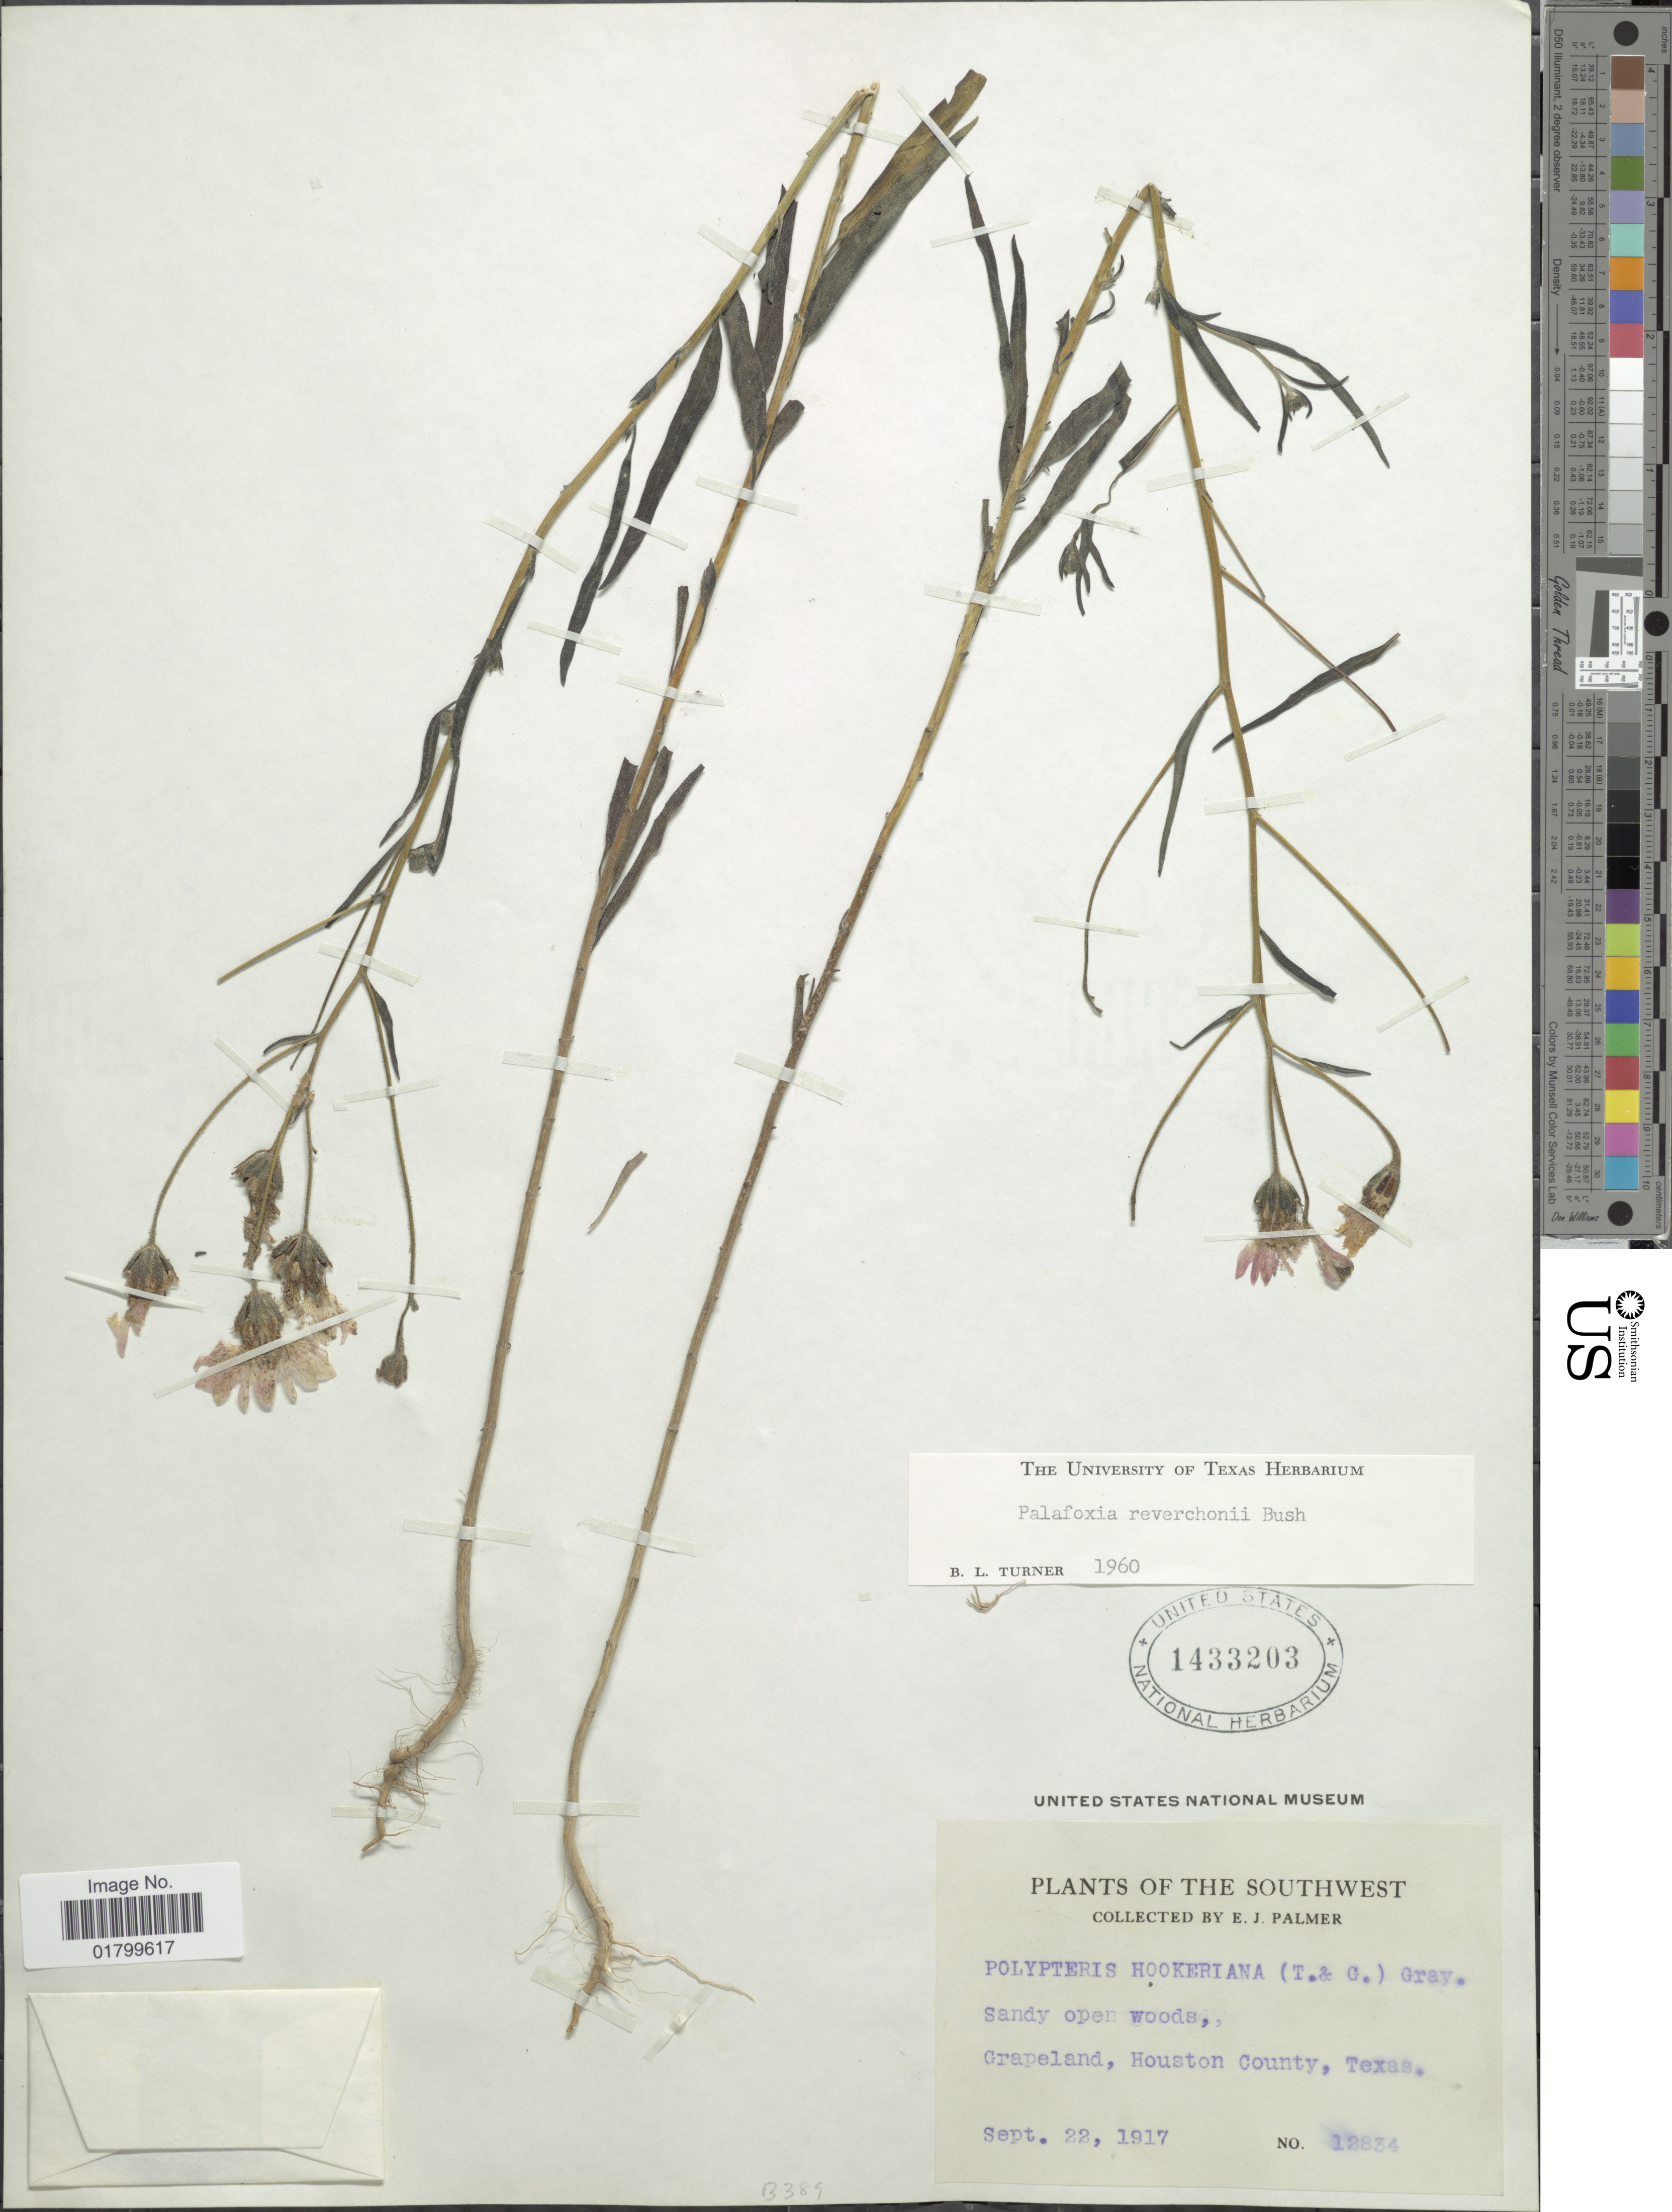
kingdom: Plantae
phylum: Tracheophyta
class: Magnoliopsida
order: Asterales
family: Asteraceae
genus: Palafoxia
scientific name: Palafoxia reverchonii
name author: (Bush) Cory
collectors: E. J. Palmer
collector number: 12834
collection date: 1917-09-22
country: United States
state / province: Texas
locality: The Southwest, Grapeland, Houston County, Texas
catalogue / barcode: US 1433203